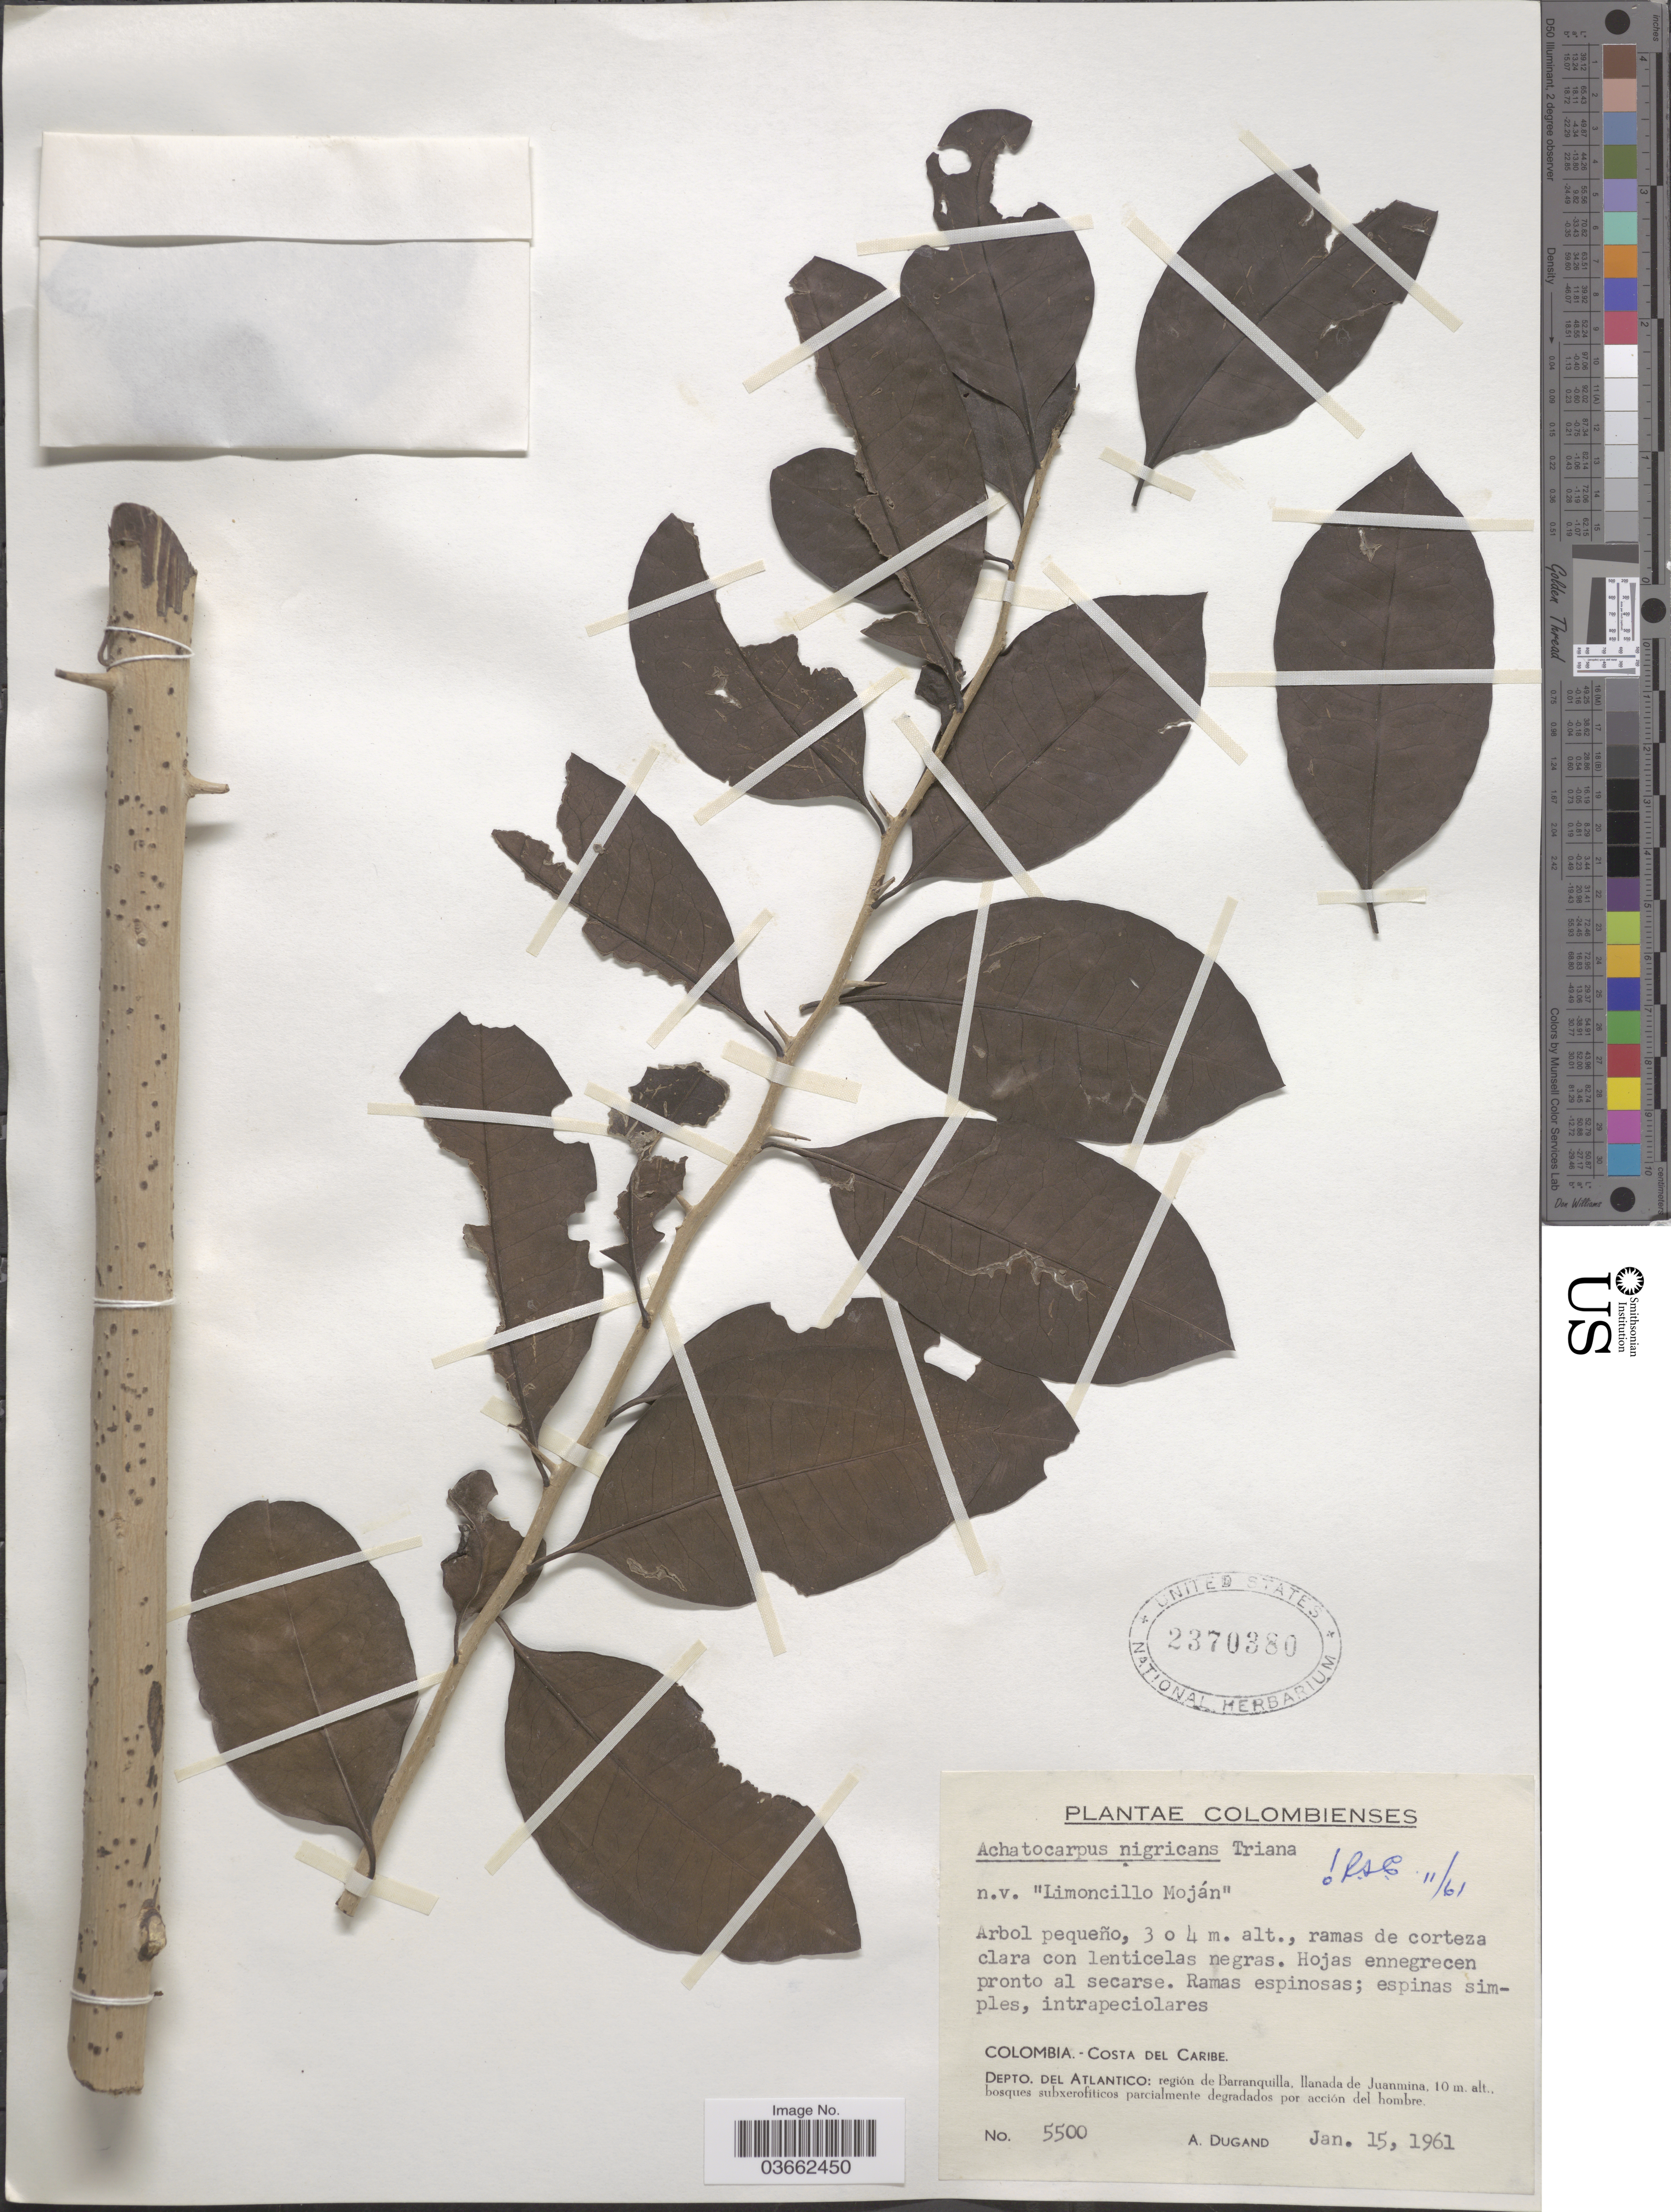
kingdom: Plantae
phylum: Tracheophyta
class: Magnoliopsida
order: Caryophyllales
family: Achatocarpaceae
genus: Achatocarpus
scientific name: Achatocarpus nigricans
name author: Triana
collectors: A. Dugand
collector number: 5500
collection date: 1961-01-15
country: Colombia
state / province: Atlántico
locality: Costa del Caribe. Depto. del Atlantico: región de Barranquilla, llanada de Juanmina.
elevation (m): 10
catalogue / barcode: US 2370380